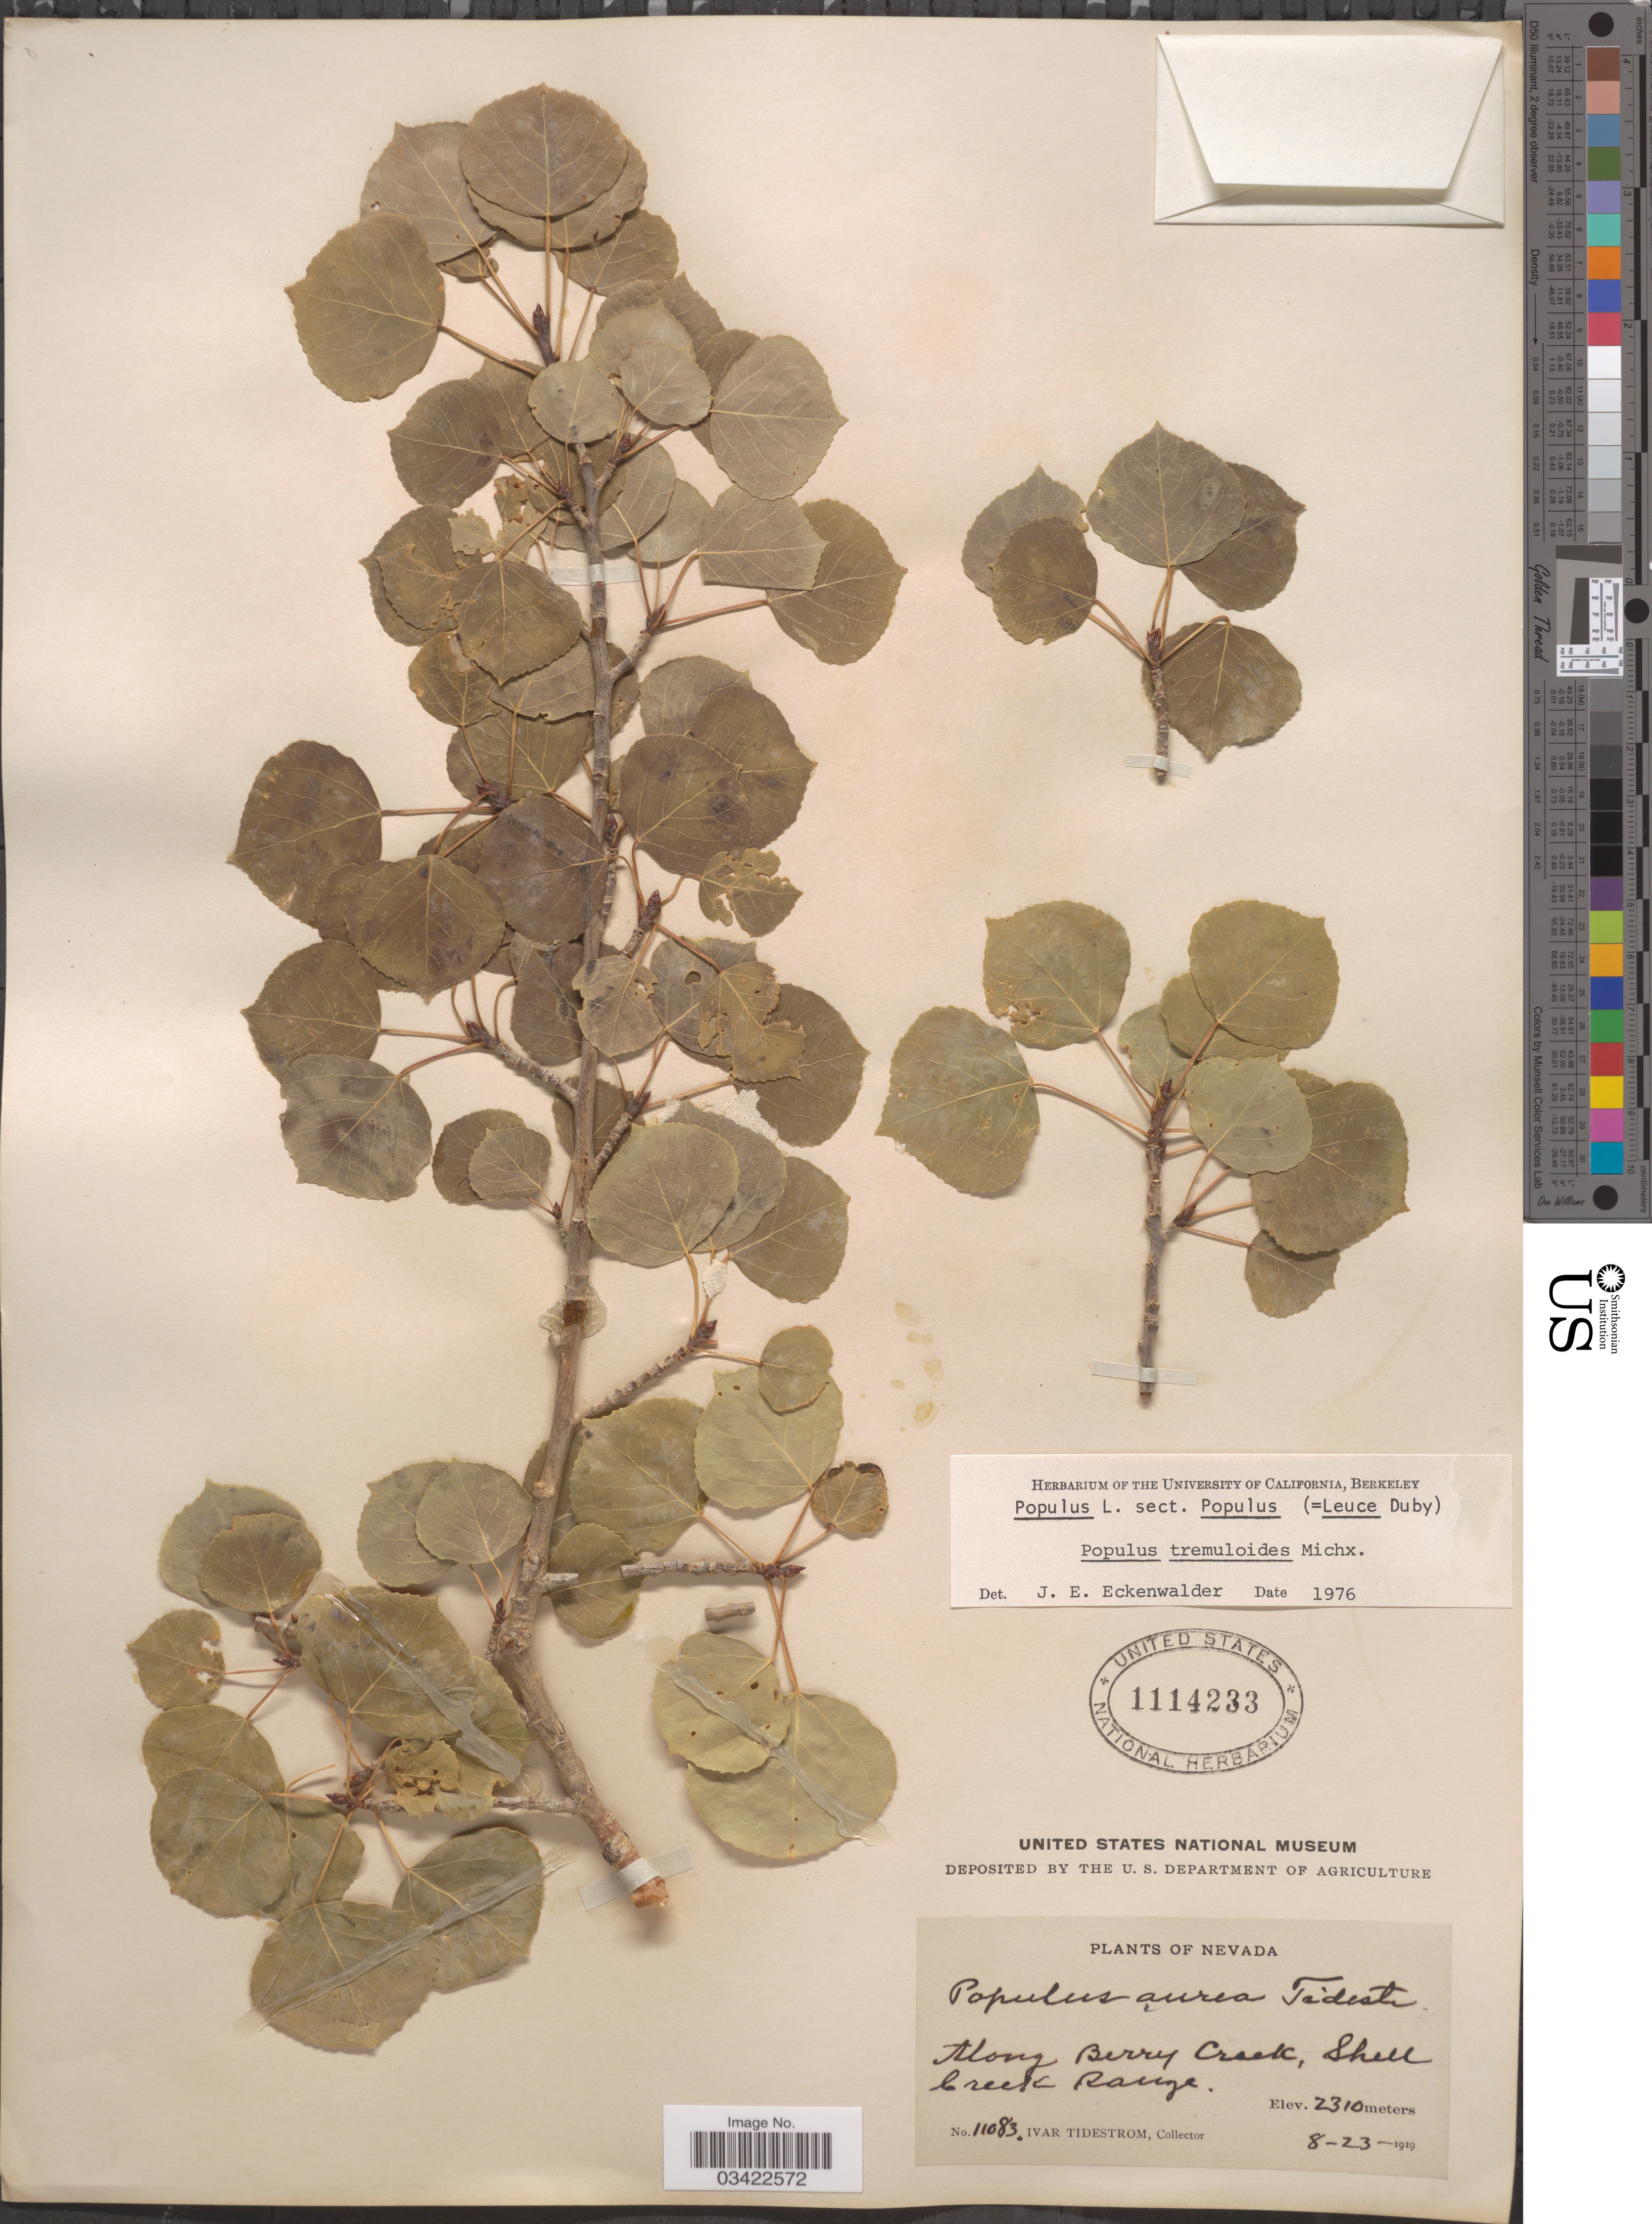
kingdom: Plantae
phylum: Tracheophyta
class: Magnoliopsida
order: Malpighiales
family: Salicaceae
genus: Populus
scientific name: Populus tremuloides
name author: Michx.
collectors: I. F. Tidestrom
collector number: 11083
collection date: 1919-08-23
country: United States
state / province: Nevada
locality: Along Berry Creek, Shell Creek Range.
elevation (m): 2310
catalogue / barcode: US 1114233